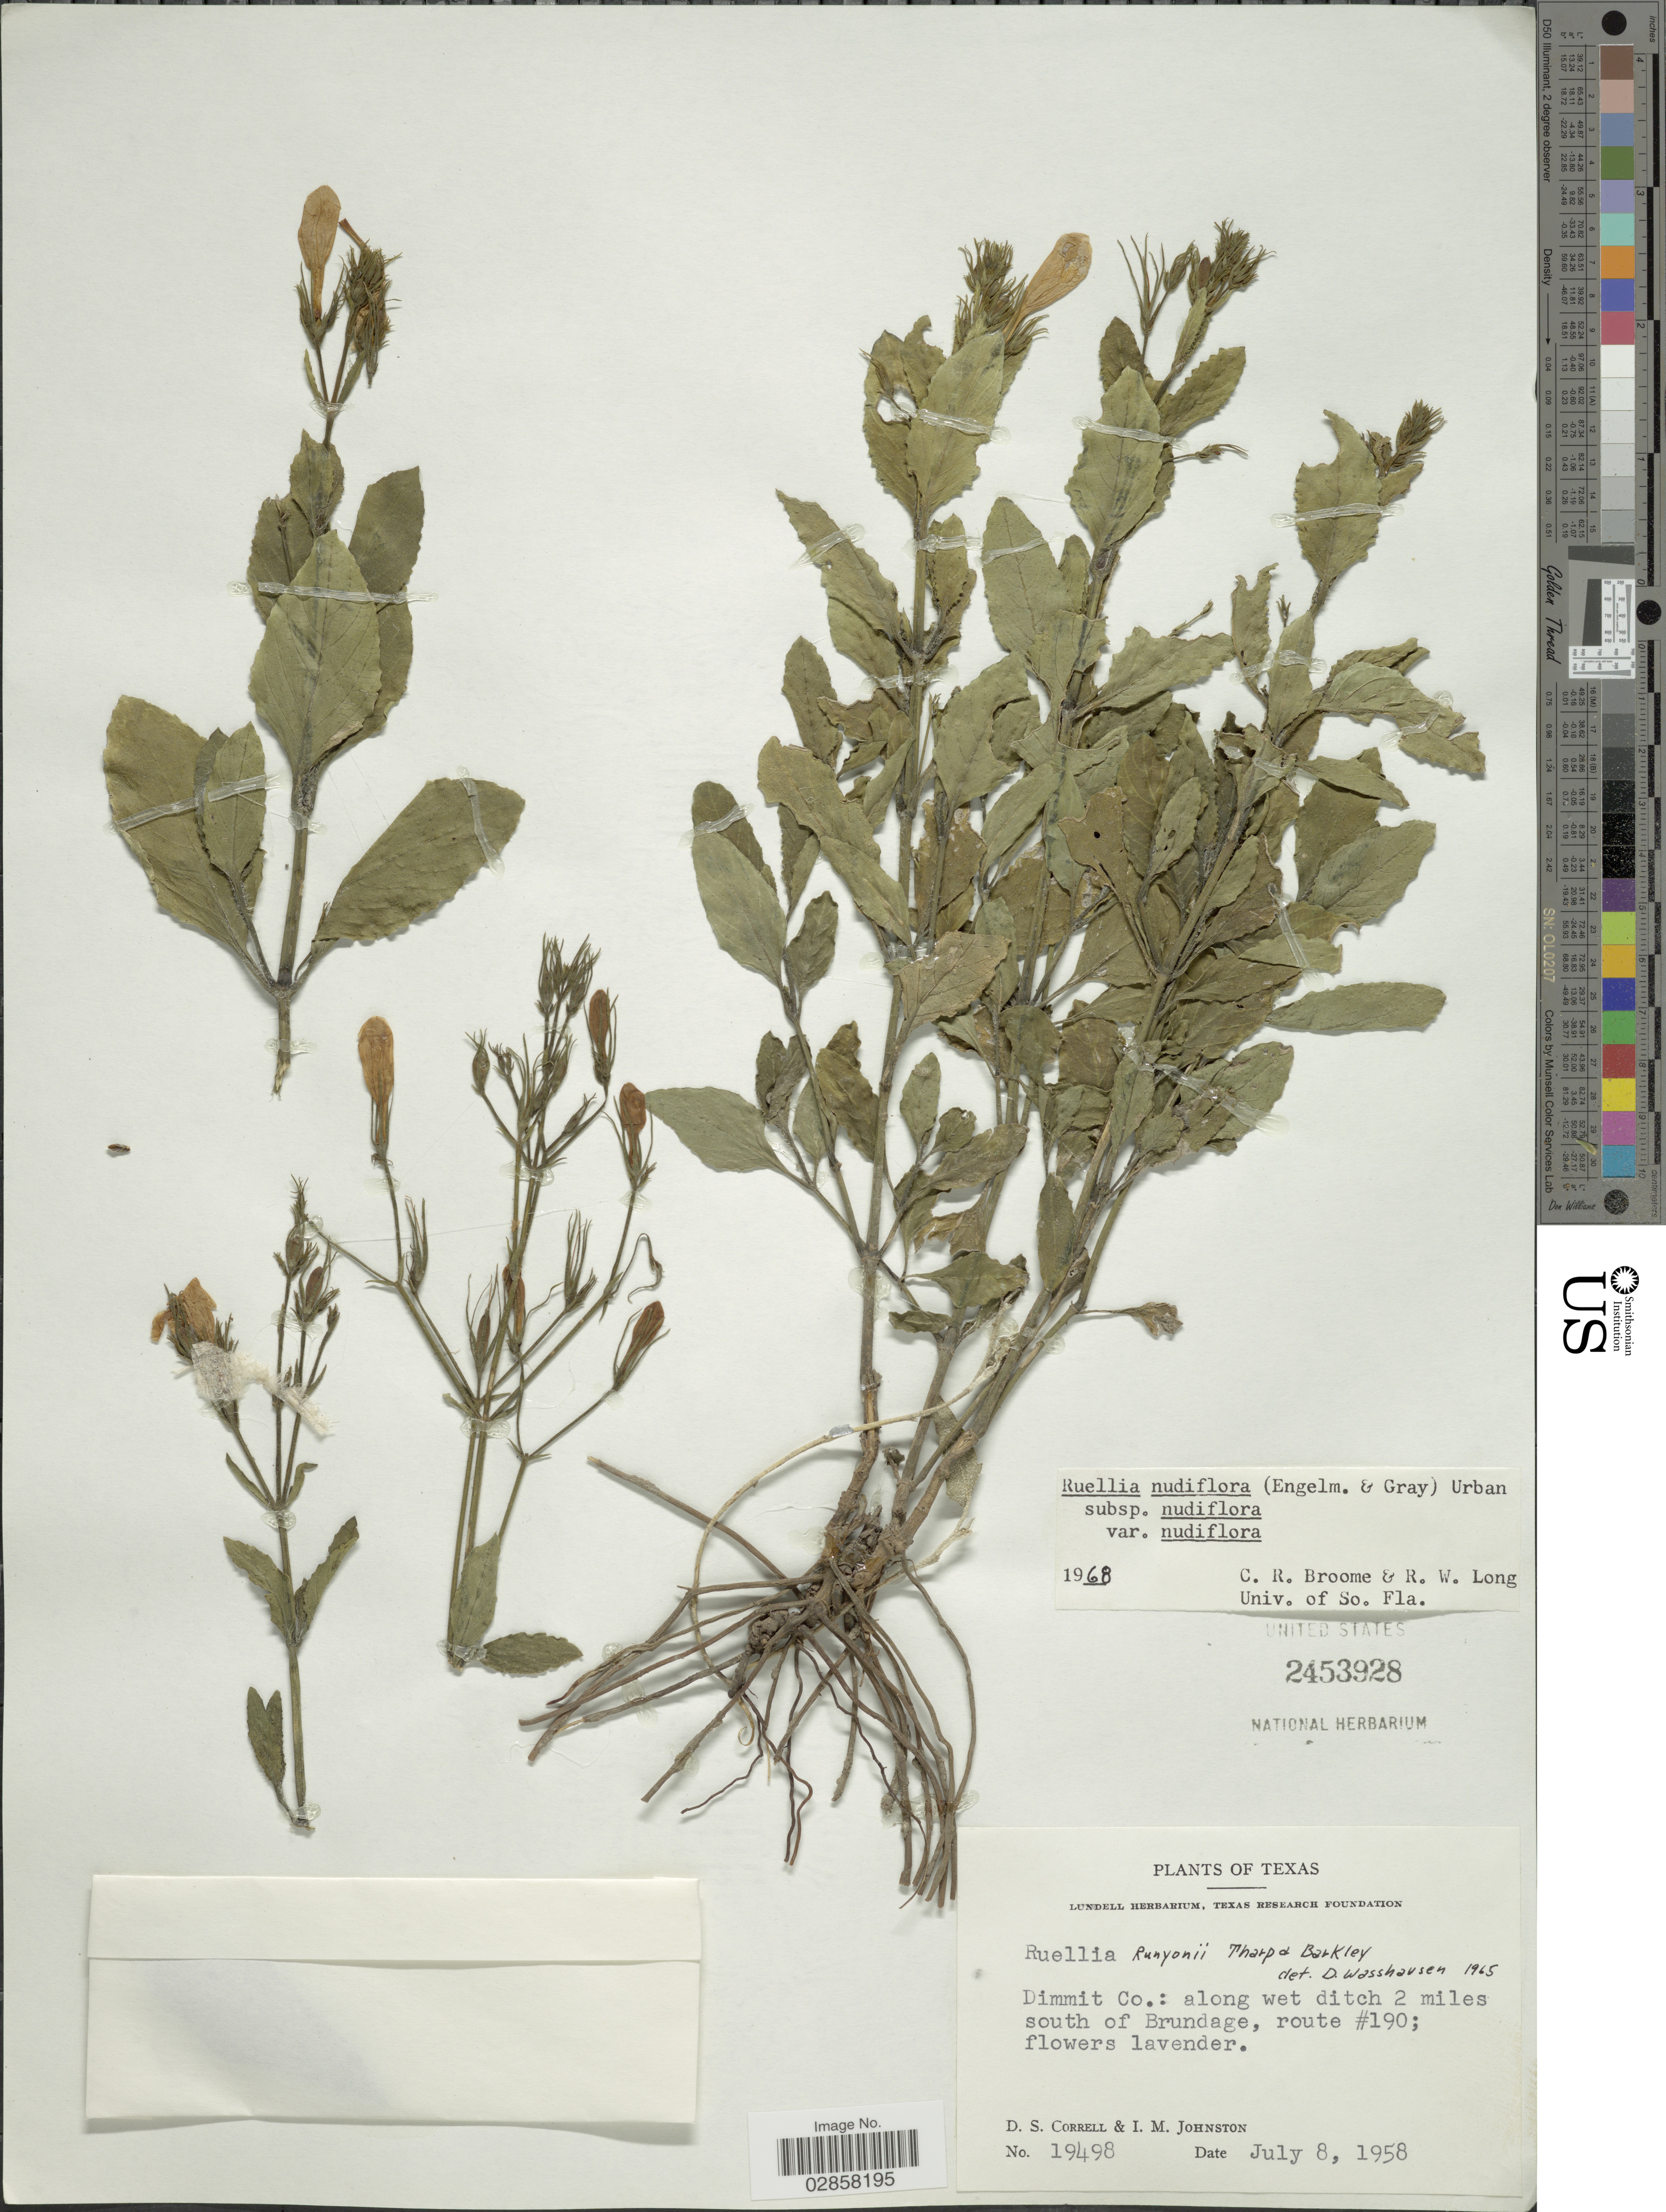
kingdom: Plantae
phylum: Tracheophyta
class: Magnoliopsida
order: Lamiales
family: Acanthaceae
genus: Ruellia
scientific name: Ruellia runyonii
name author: Tharp & F.A. Barkley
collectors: D. S. Correll & I.M. Johnston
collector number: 19498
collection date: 1958-07-08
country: United States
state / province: Texas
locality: Dimmit Co.: along wet ditch 2 miles south of Brundage, route #190.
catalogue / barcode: US 2453928